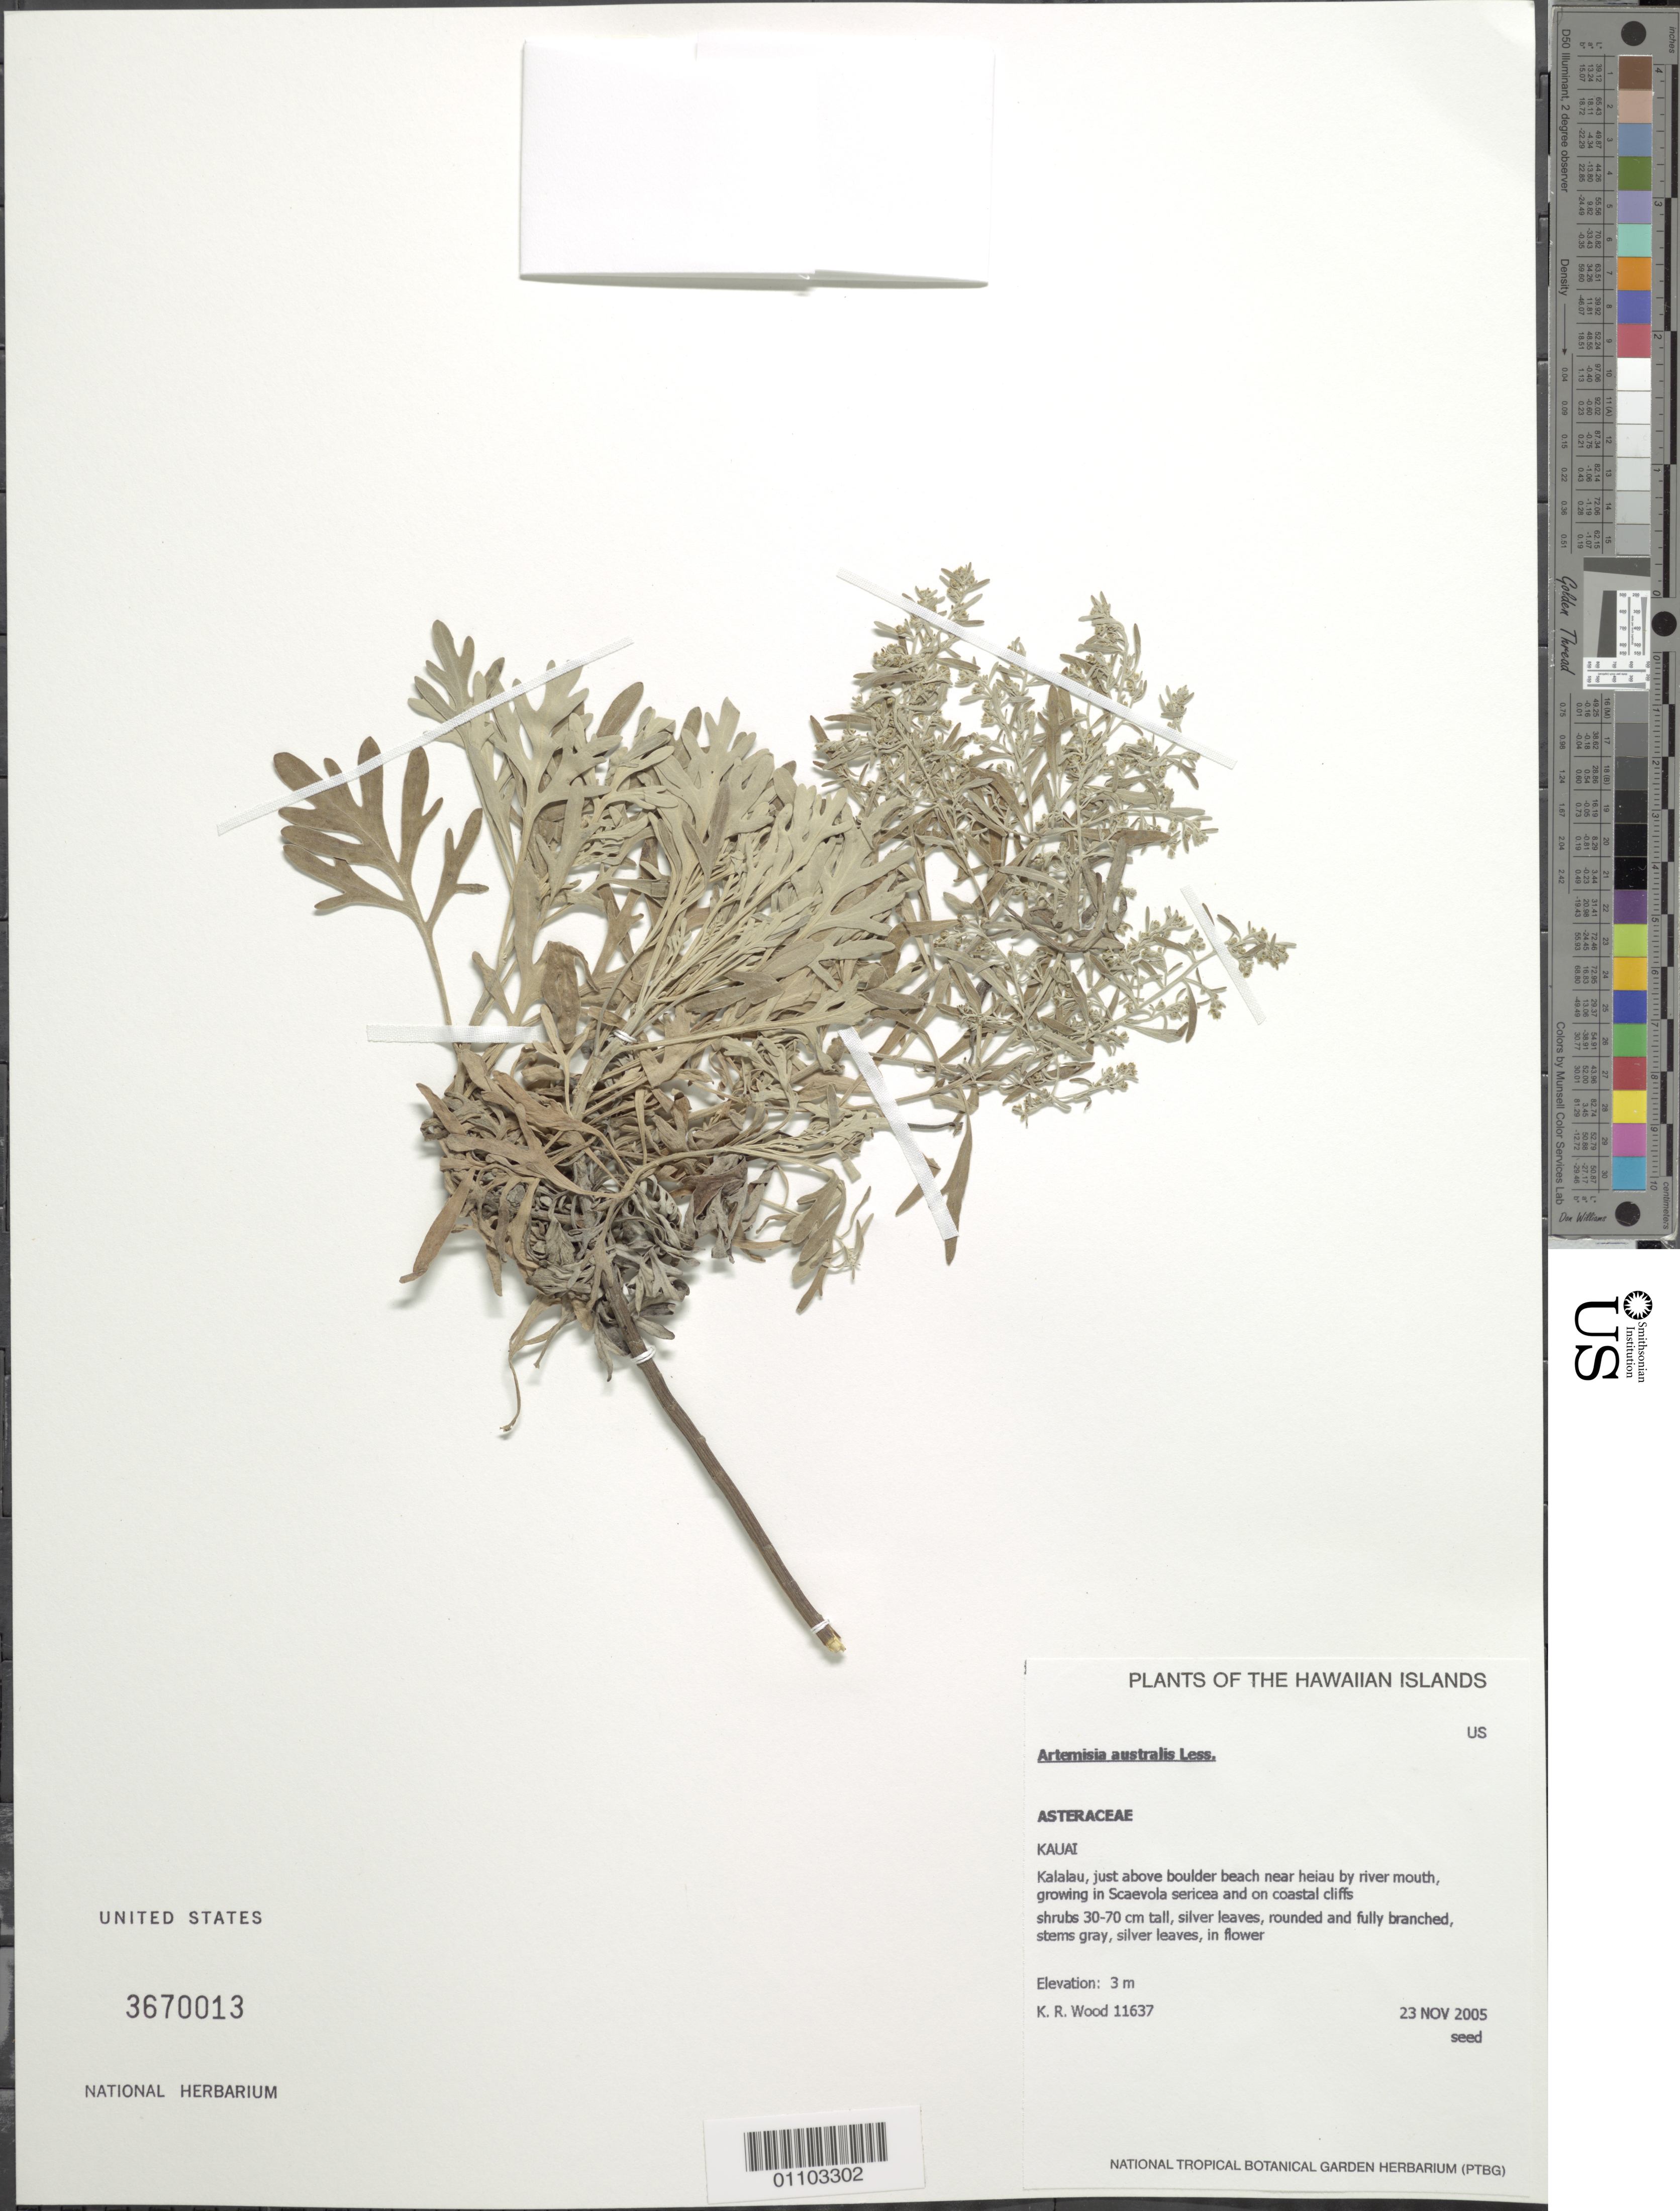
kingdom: Plantae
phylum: Tracheophyta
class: Magnoliopsida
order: Asterales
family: Asteraceae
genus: Artemisia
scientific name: Artemisia australis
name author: Less.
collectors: K. R. Wood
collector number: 11637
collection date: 2005-11-23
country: United States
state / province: Hawaii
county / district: Kauai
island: Kaua'i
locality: Kalalau, above boulder beach near Heiau by river mouth.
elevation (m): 3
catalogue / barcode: US 3670013